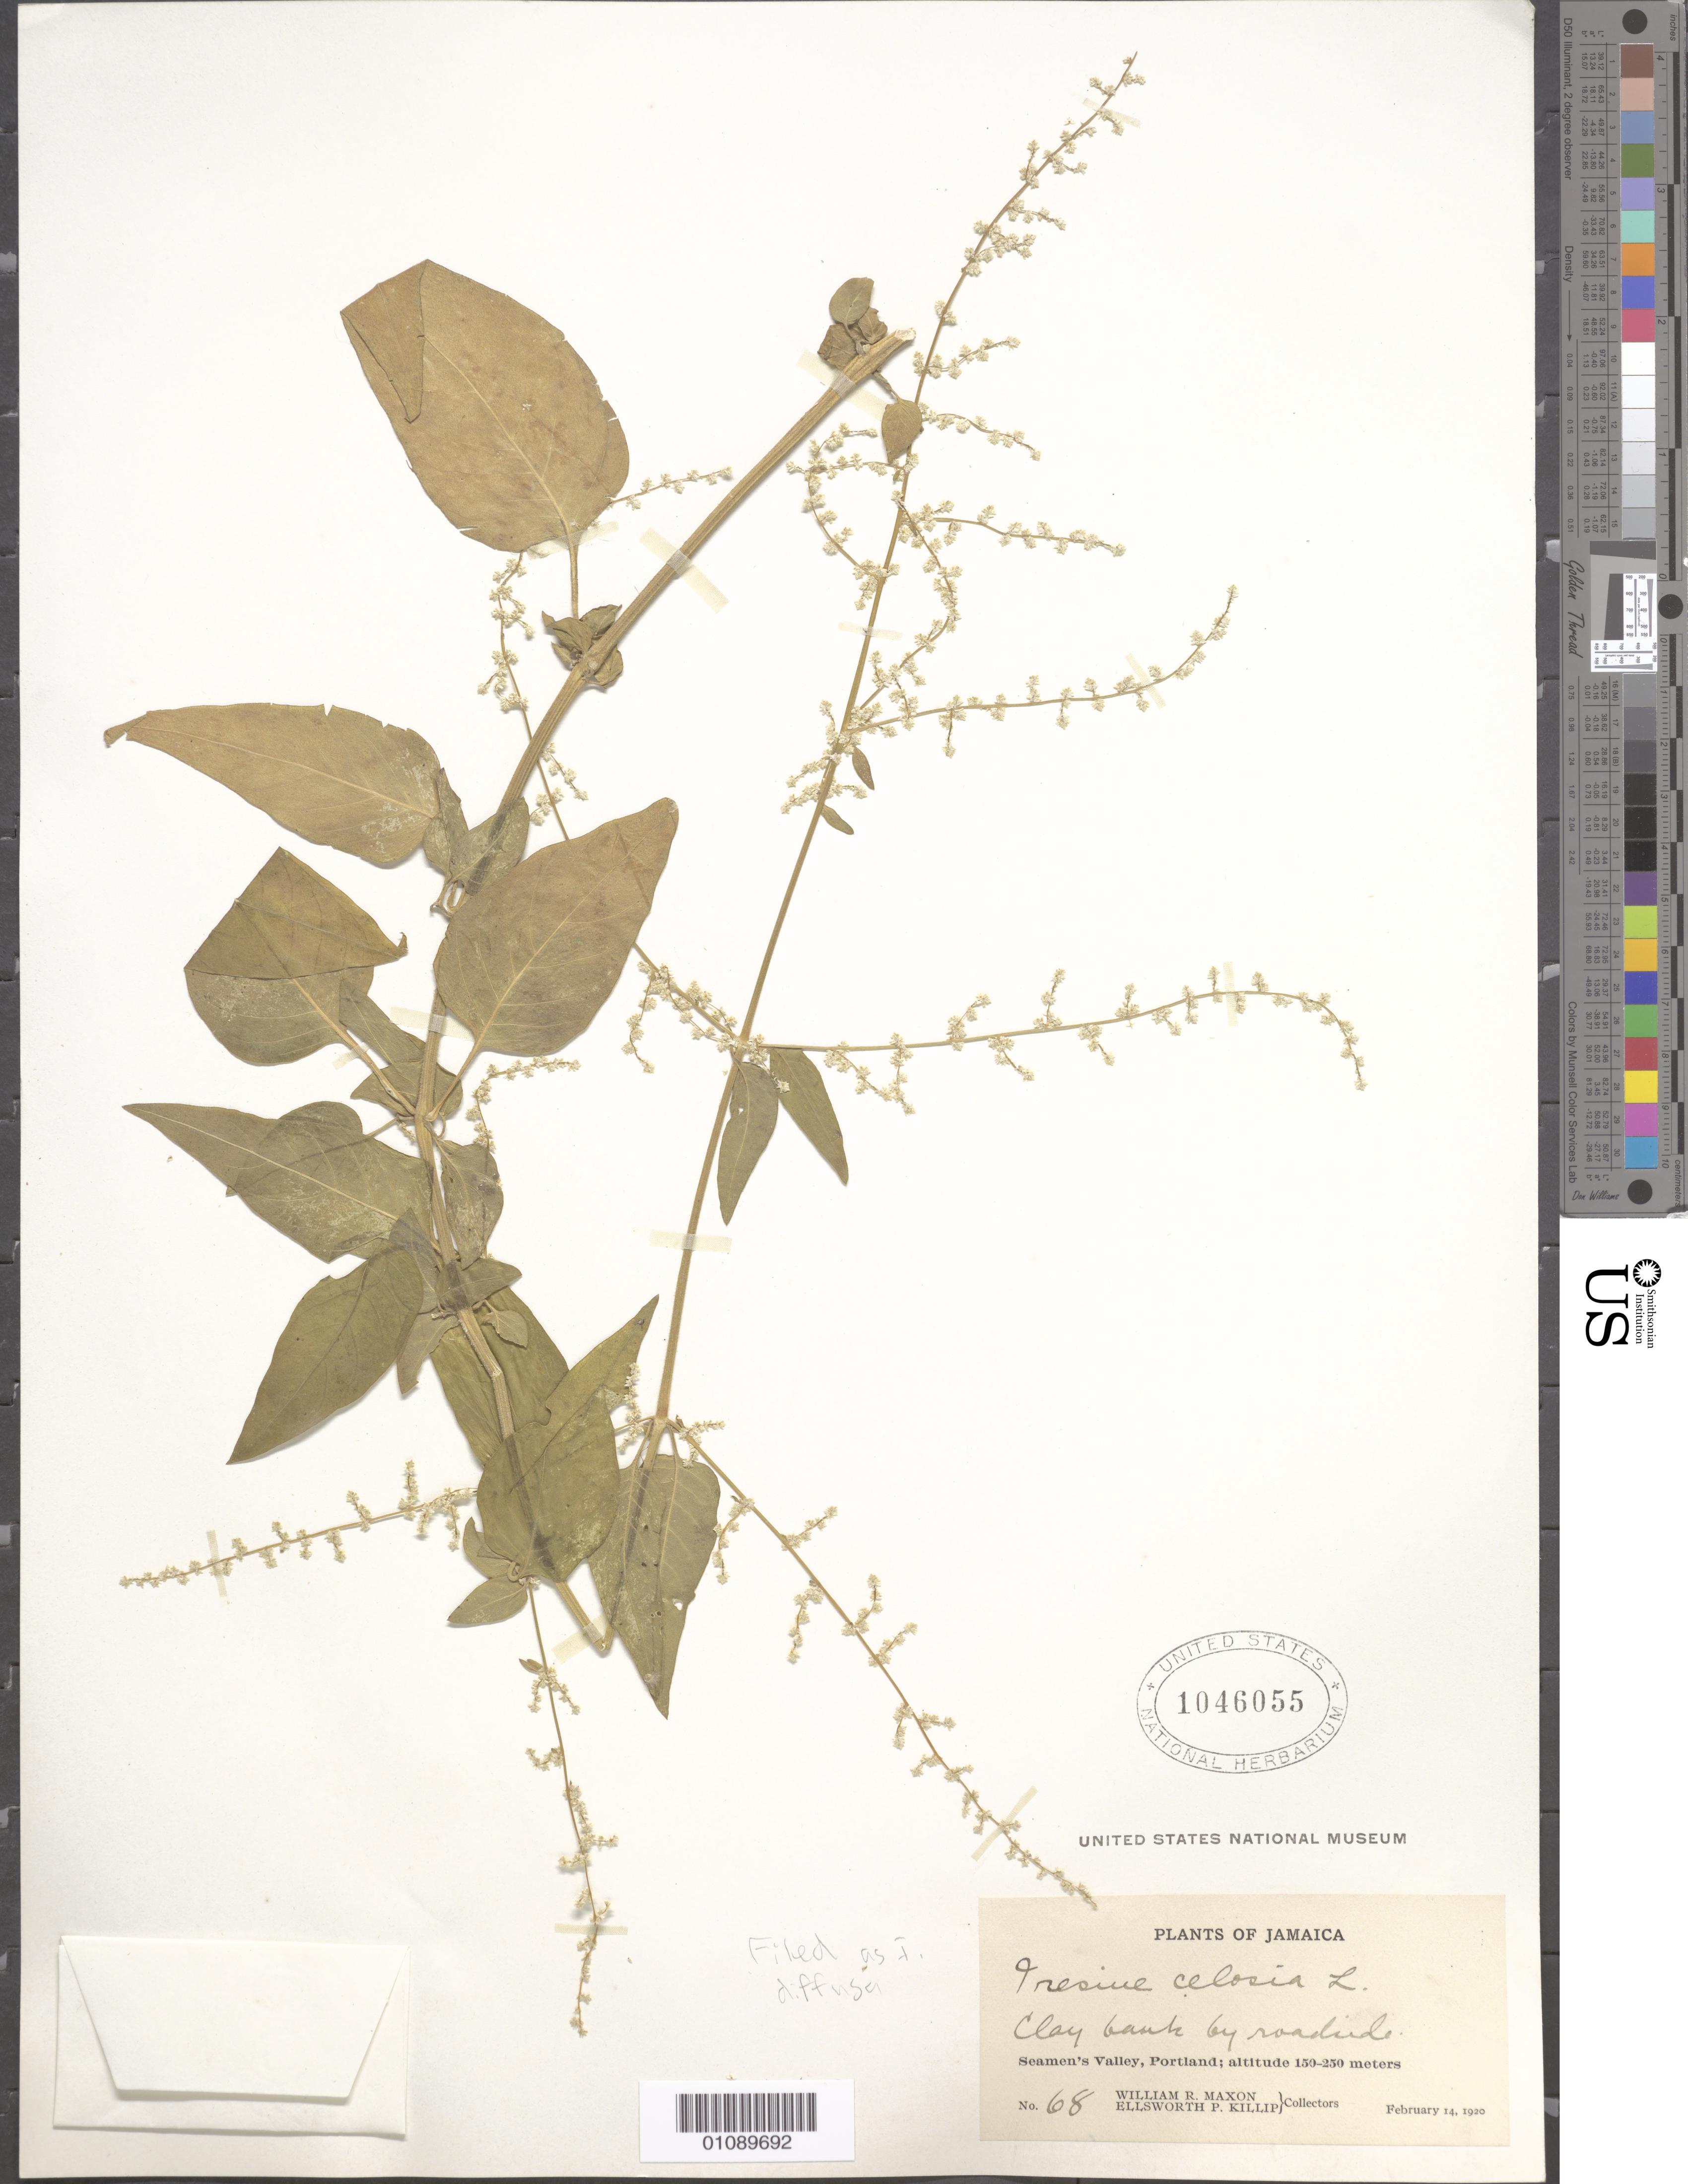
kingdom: Plantae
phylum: Tracheophyta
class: Magnoliopsida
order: Caryophyllales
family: Amaranthaceae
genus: Iresine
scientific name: Iresine diffusa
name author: Humb. & Bonpl. ex Willd.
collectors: W. R. Maxon & E. P. Killip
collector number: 68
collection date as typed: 14 Feb 1920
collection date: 1920-02-14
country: Jamaica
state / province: Portland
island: Jamaica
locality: Seamen's Valley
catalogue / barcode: US 1046055